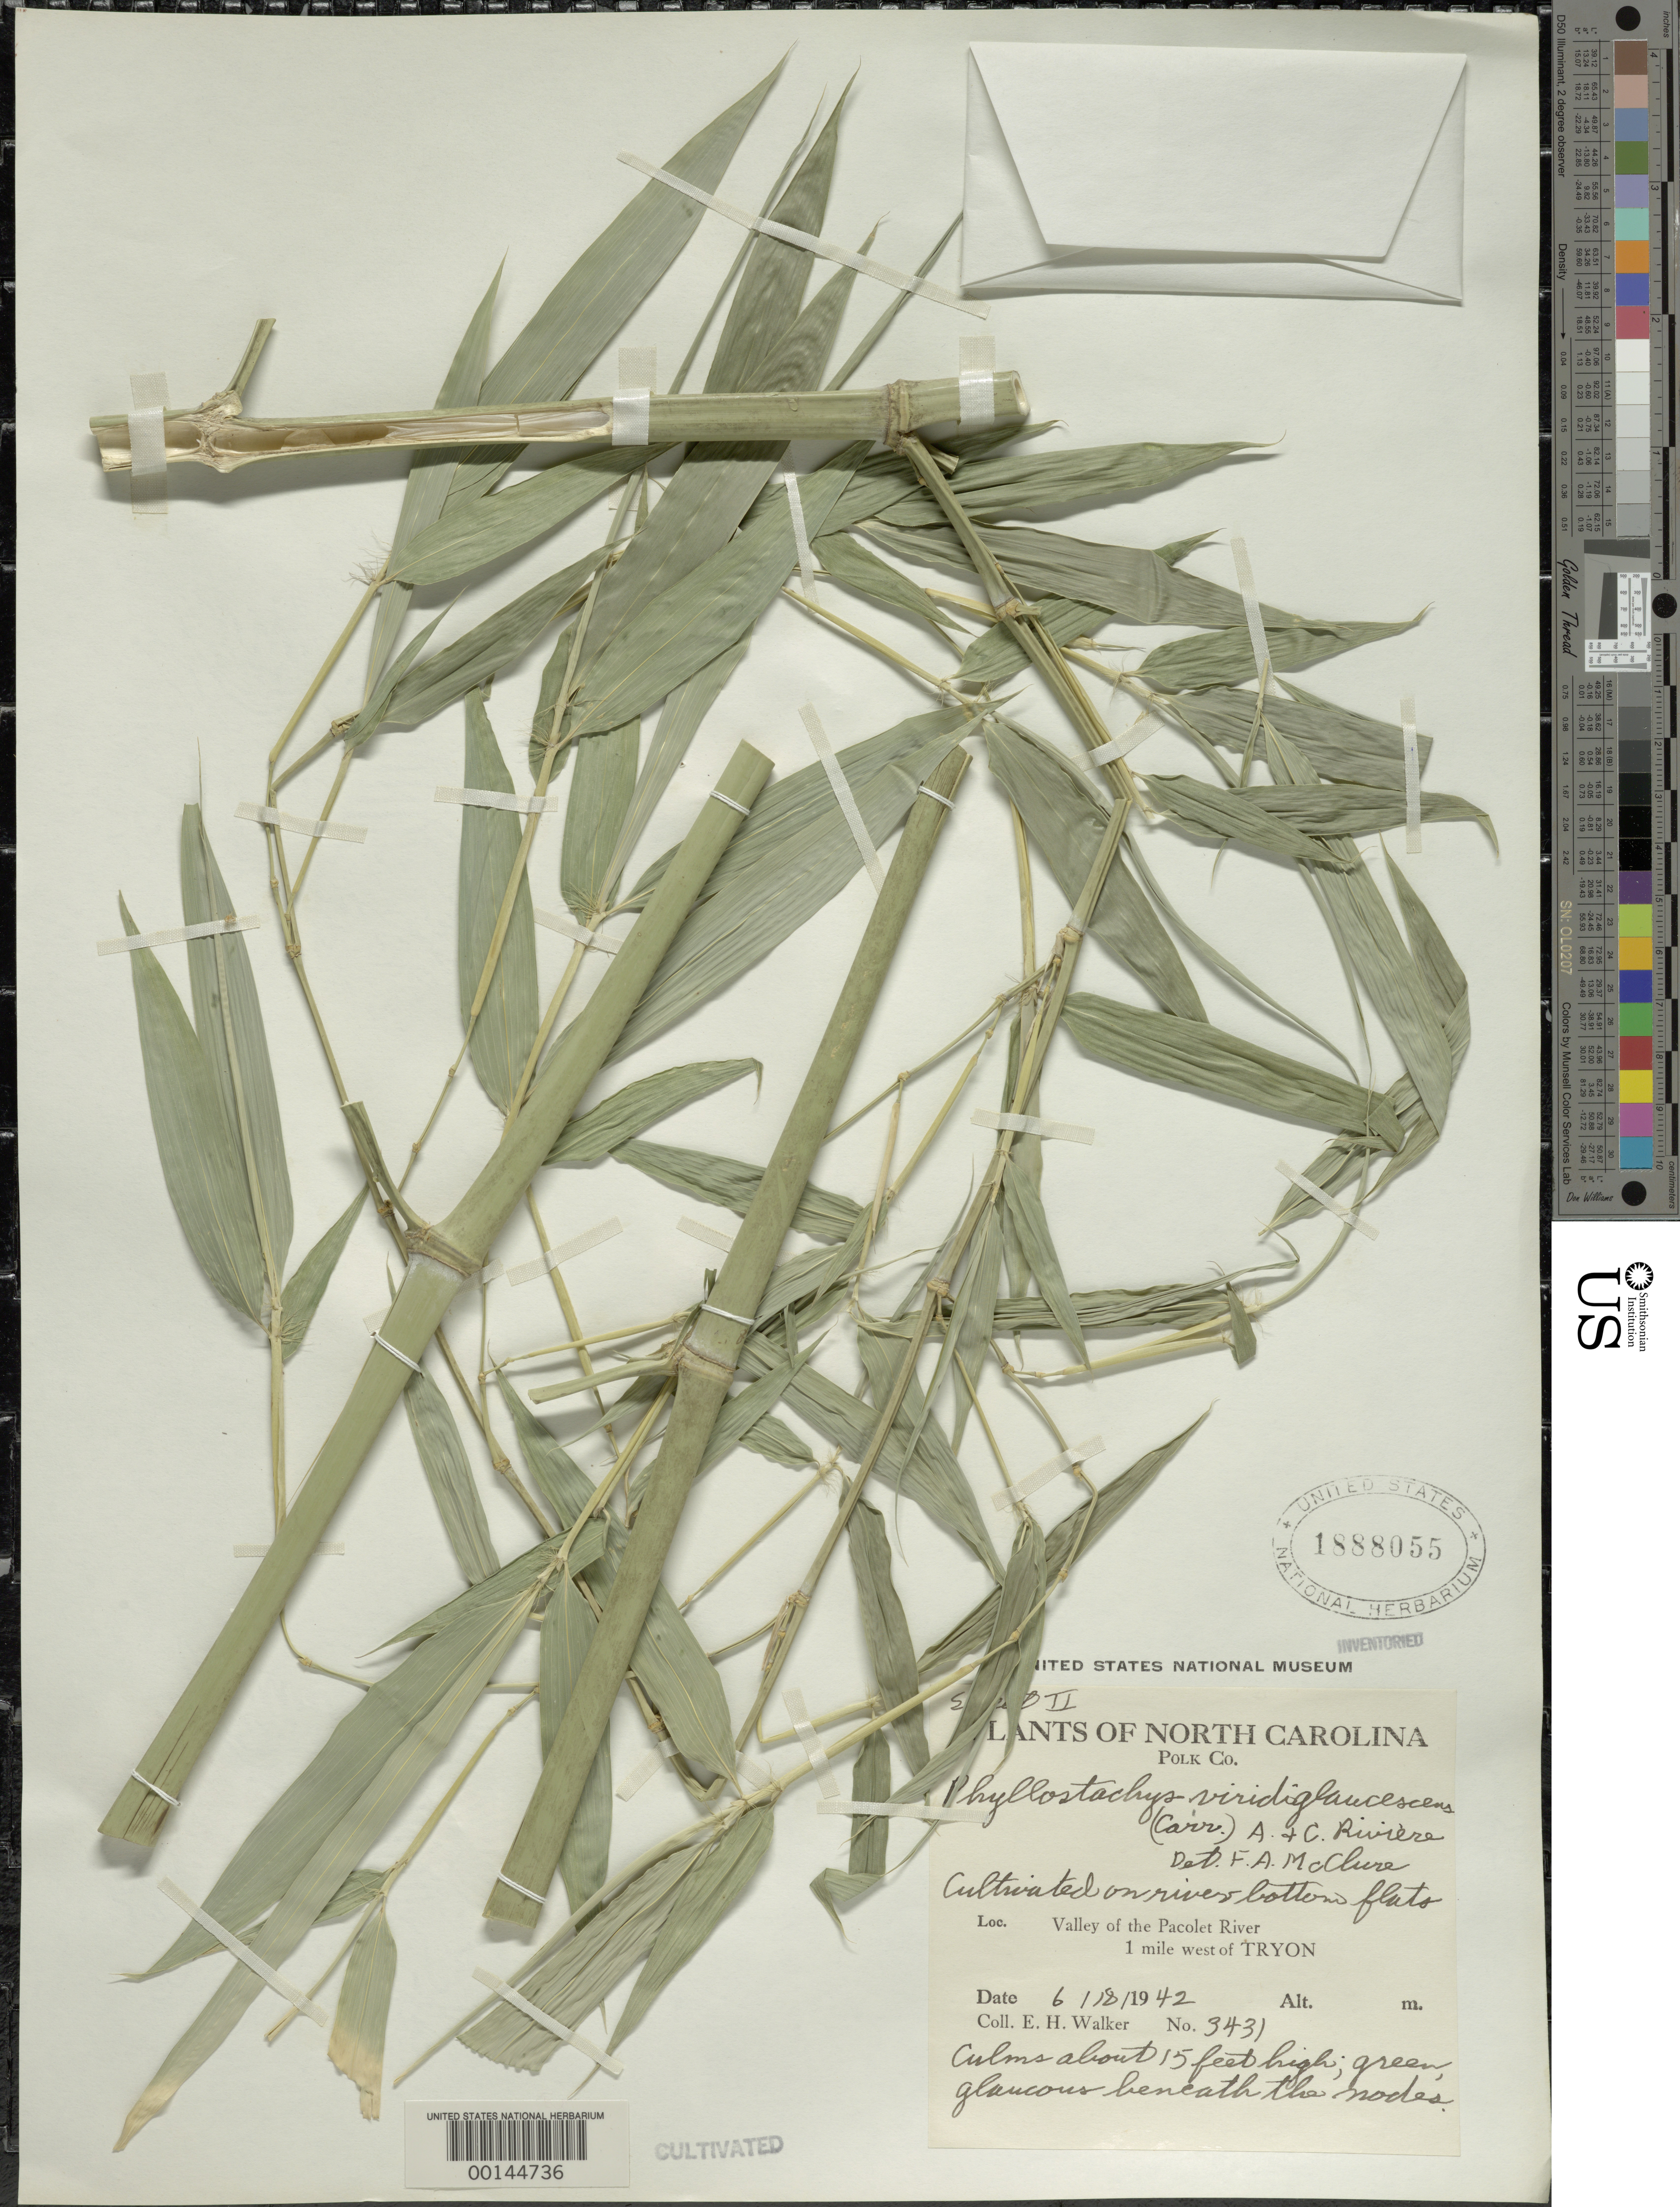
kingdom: Plantae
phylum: Tracheophyta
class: Liliopsida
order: Poales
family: Poaceae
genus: Phyllostachys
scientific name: Phyllostachys viridiglaucescens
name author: Rivière & C. Rivière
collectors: E. H. Walker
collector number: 3431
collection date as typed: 18 Jun 1942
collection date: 1942-06-18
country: United States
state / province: North Carolina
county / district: Polk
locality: Tryon, pacolet river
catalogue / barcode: US 1888055